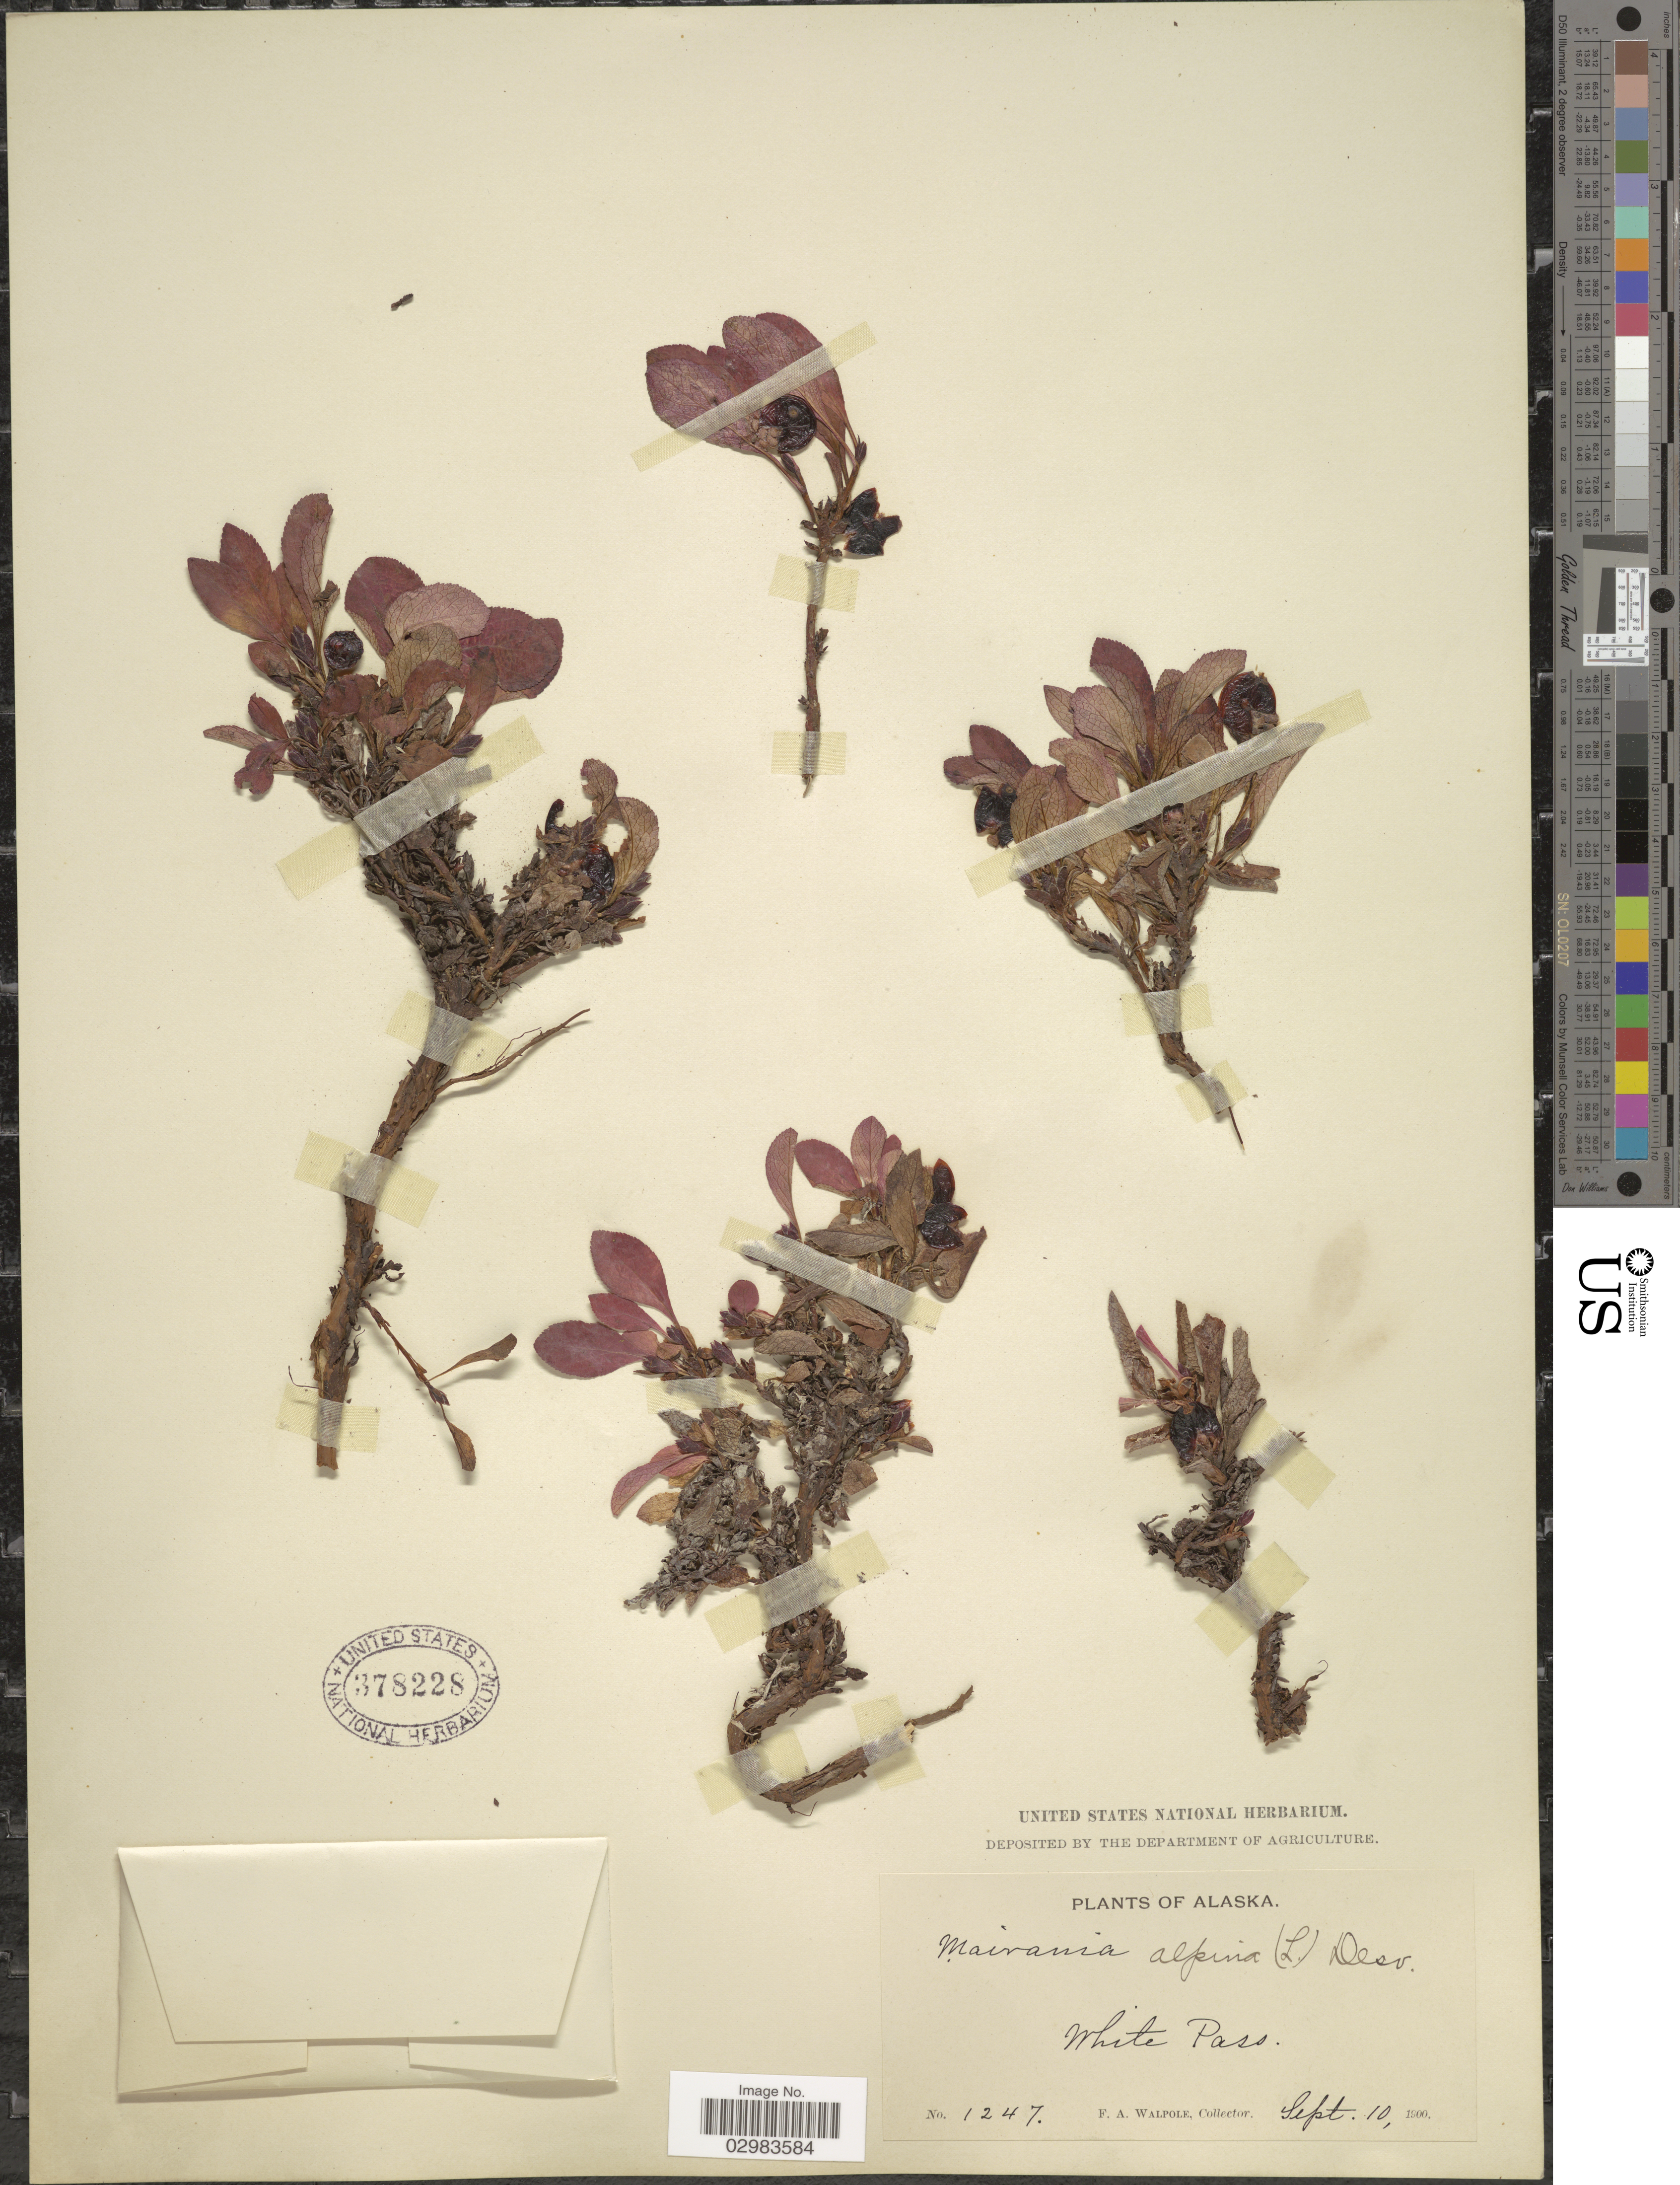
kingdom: Plantae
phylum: Tracheophyta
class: Magnoliopsida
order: Ericales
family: Ericaceae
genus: Arctostaphylos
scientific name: Arctostaphylos alpina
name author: (L.) Spreng.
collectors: F. Walpole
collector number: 1247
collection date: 1900-09-10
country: United States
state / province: Alaska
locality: White Pass.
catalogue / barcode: US 378228